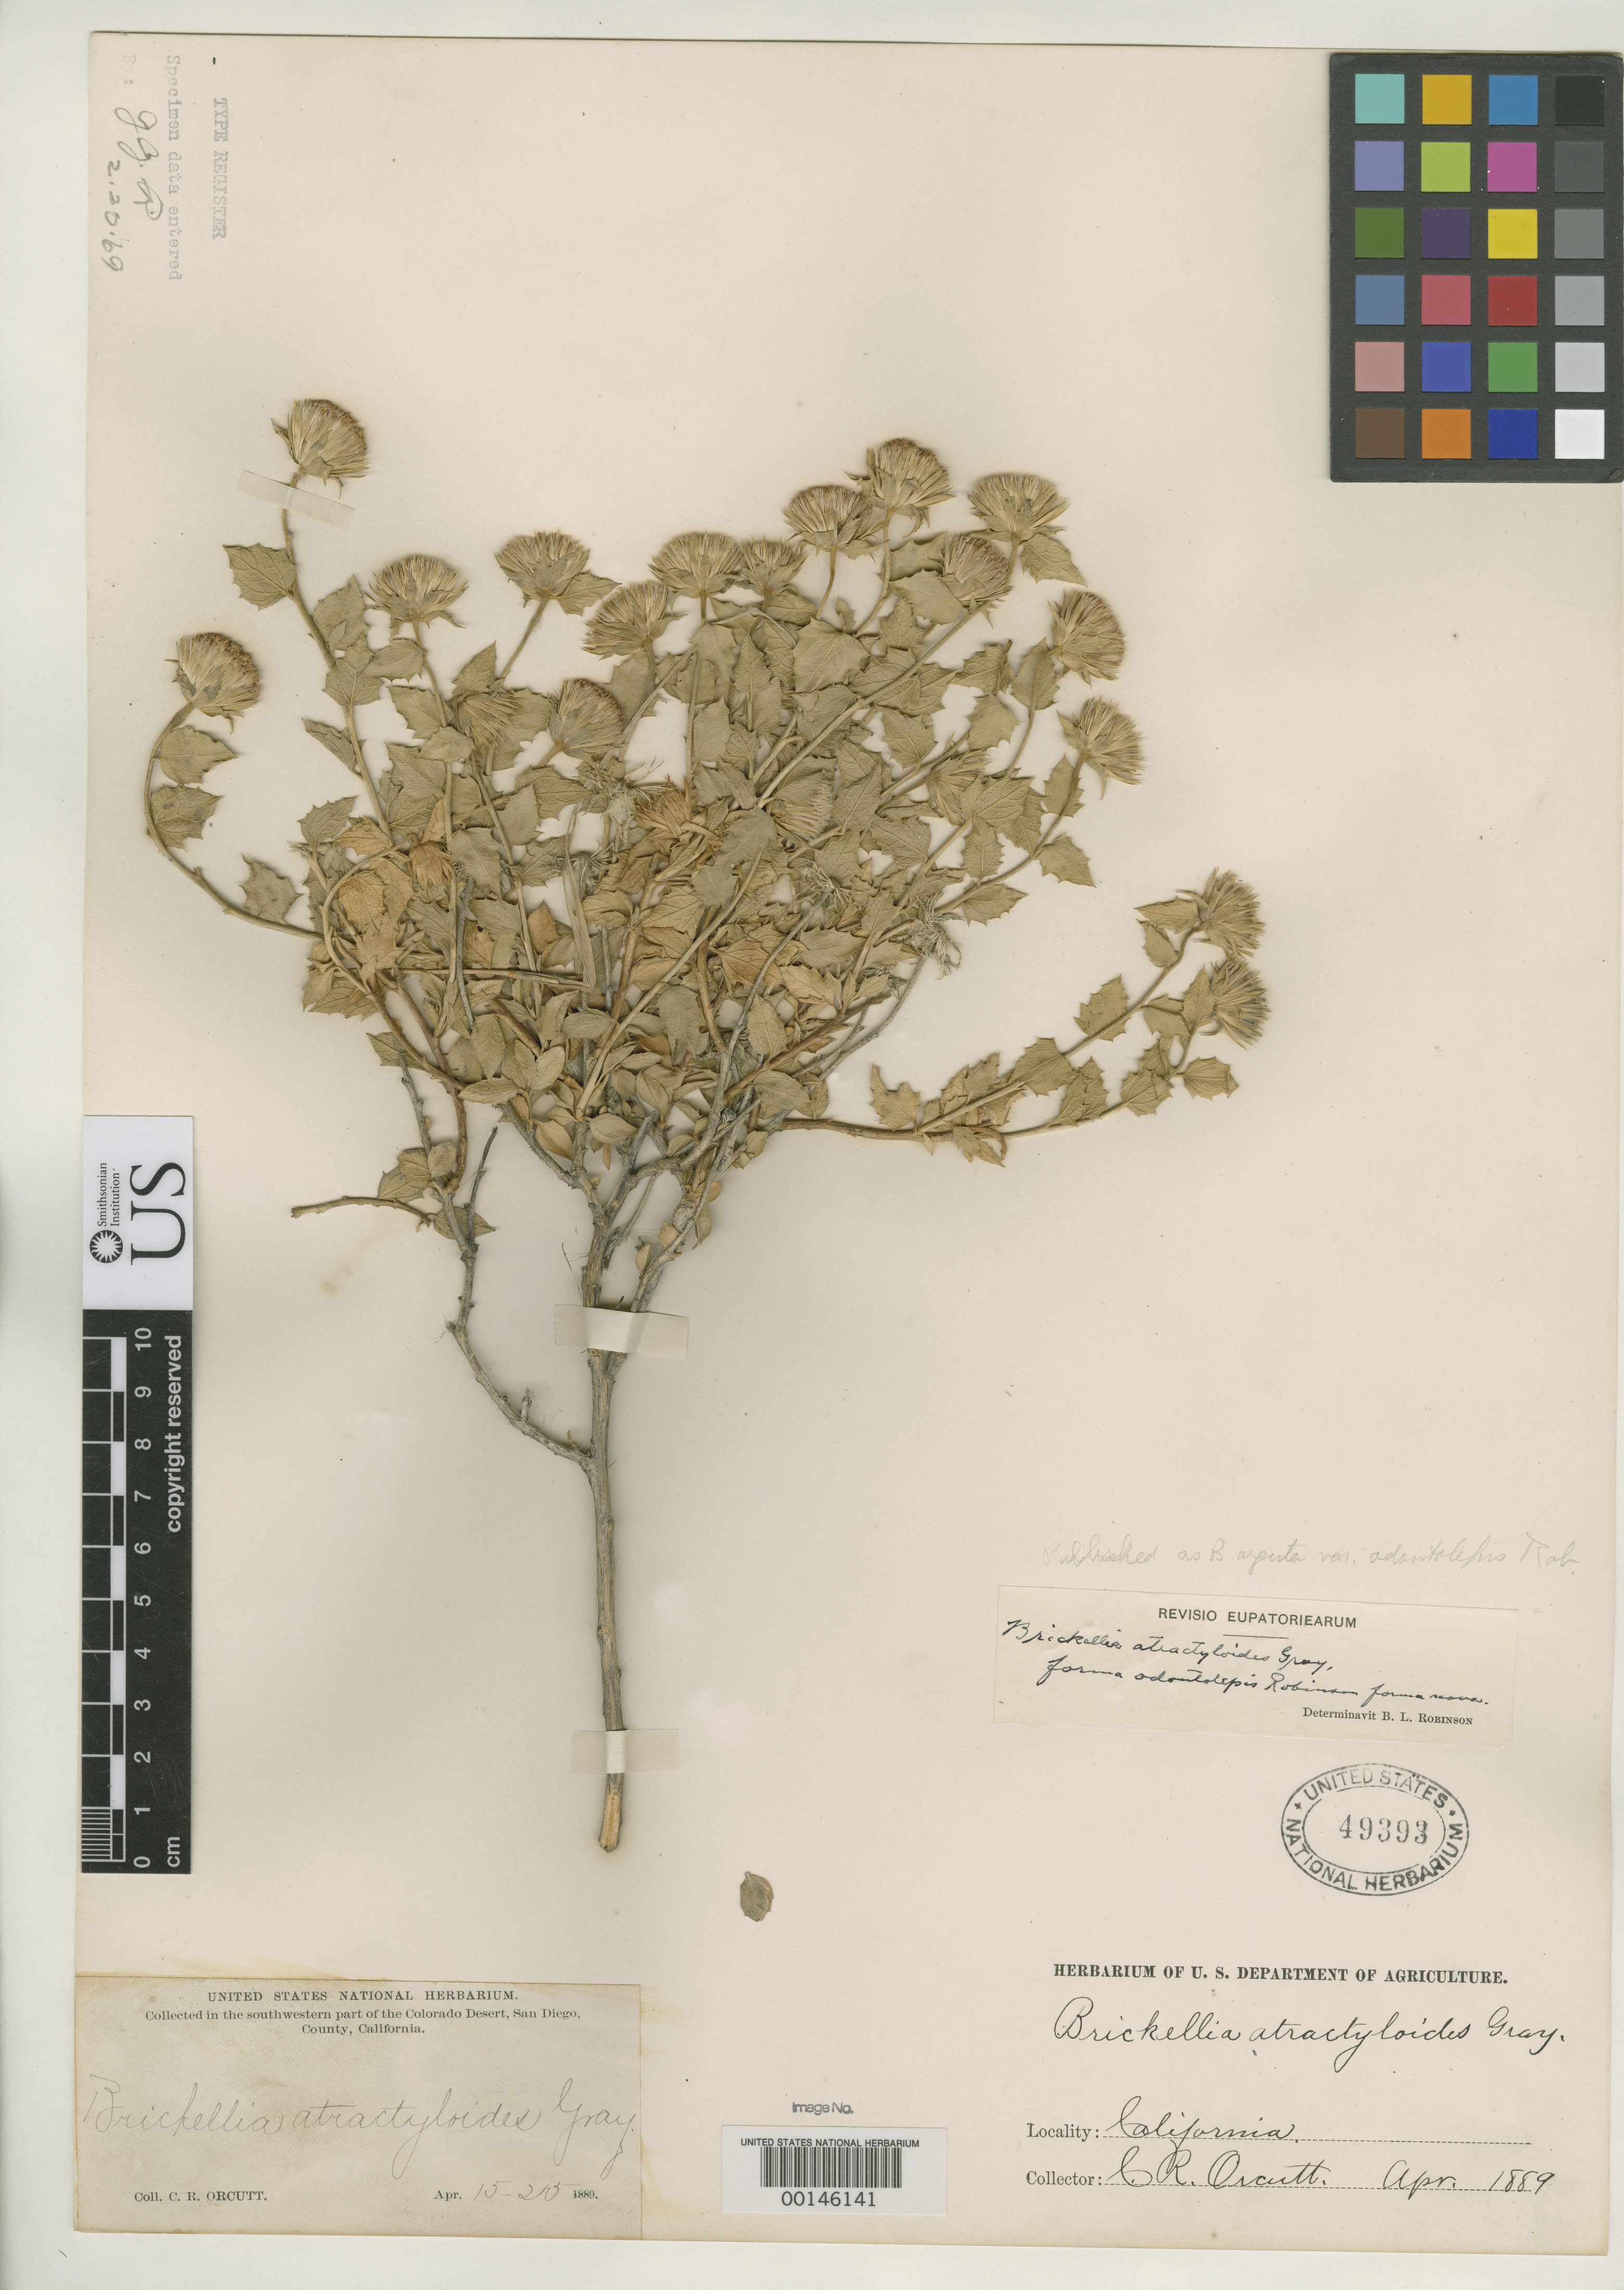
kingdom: Plantae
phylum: Tracheophyta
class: Magnoliopsida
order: Asterales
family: Asteraceae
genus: Brickellia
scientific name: Brickellia arguta var. odontolepis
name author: B.L. Rob.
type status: Type Collection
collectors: C. R. Orcutt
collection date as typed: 15 Apr 1889 to 20 Apr 1889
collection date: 1889-04-15/1889-04-20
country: United States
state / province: California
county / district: San Diego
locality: SW part of Colorado Desert.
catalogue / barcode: US 49393